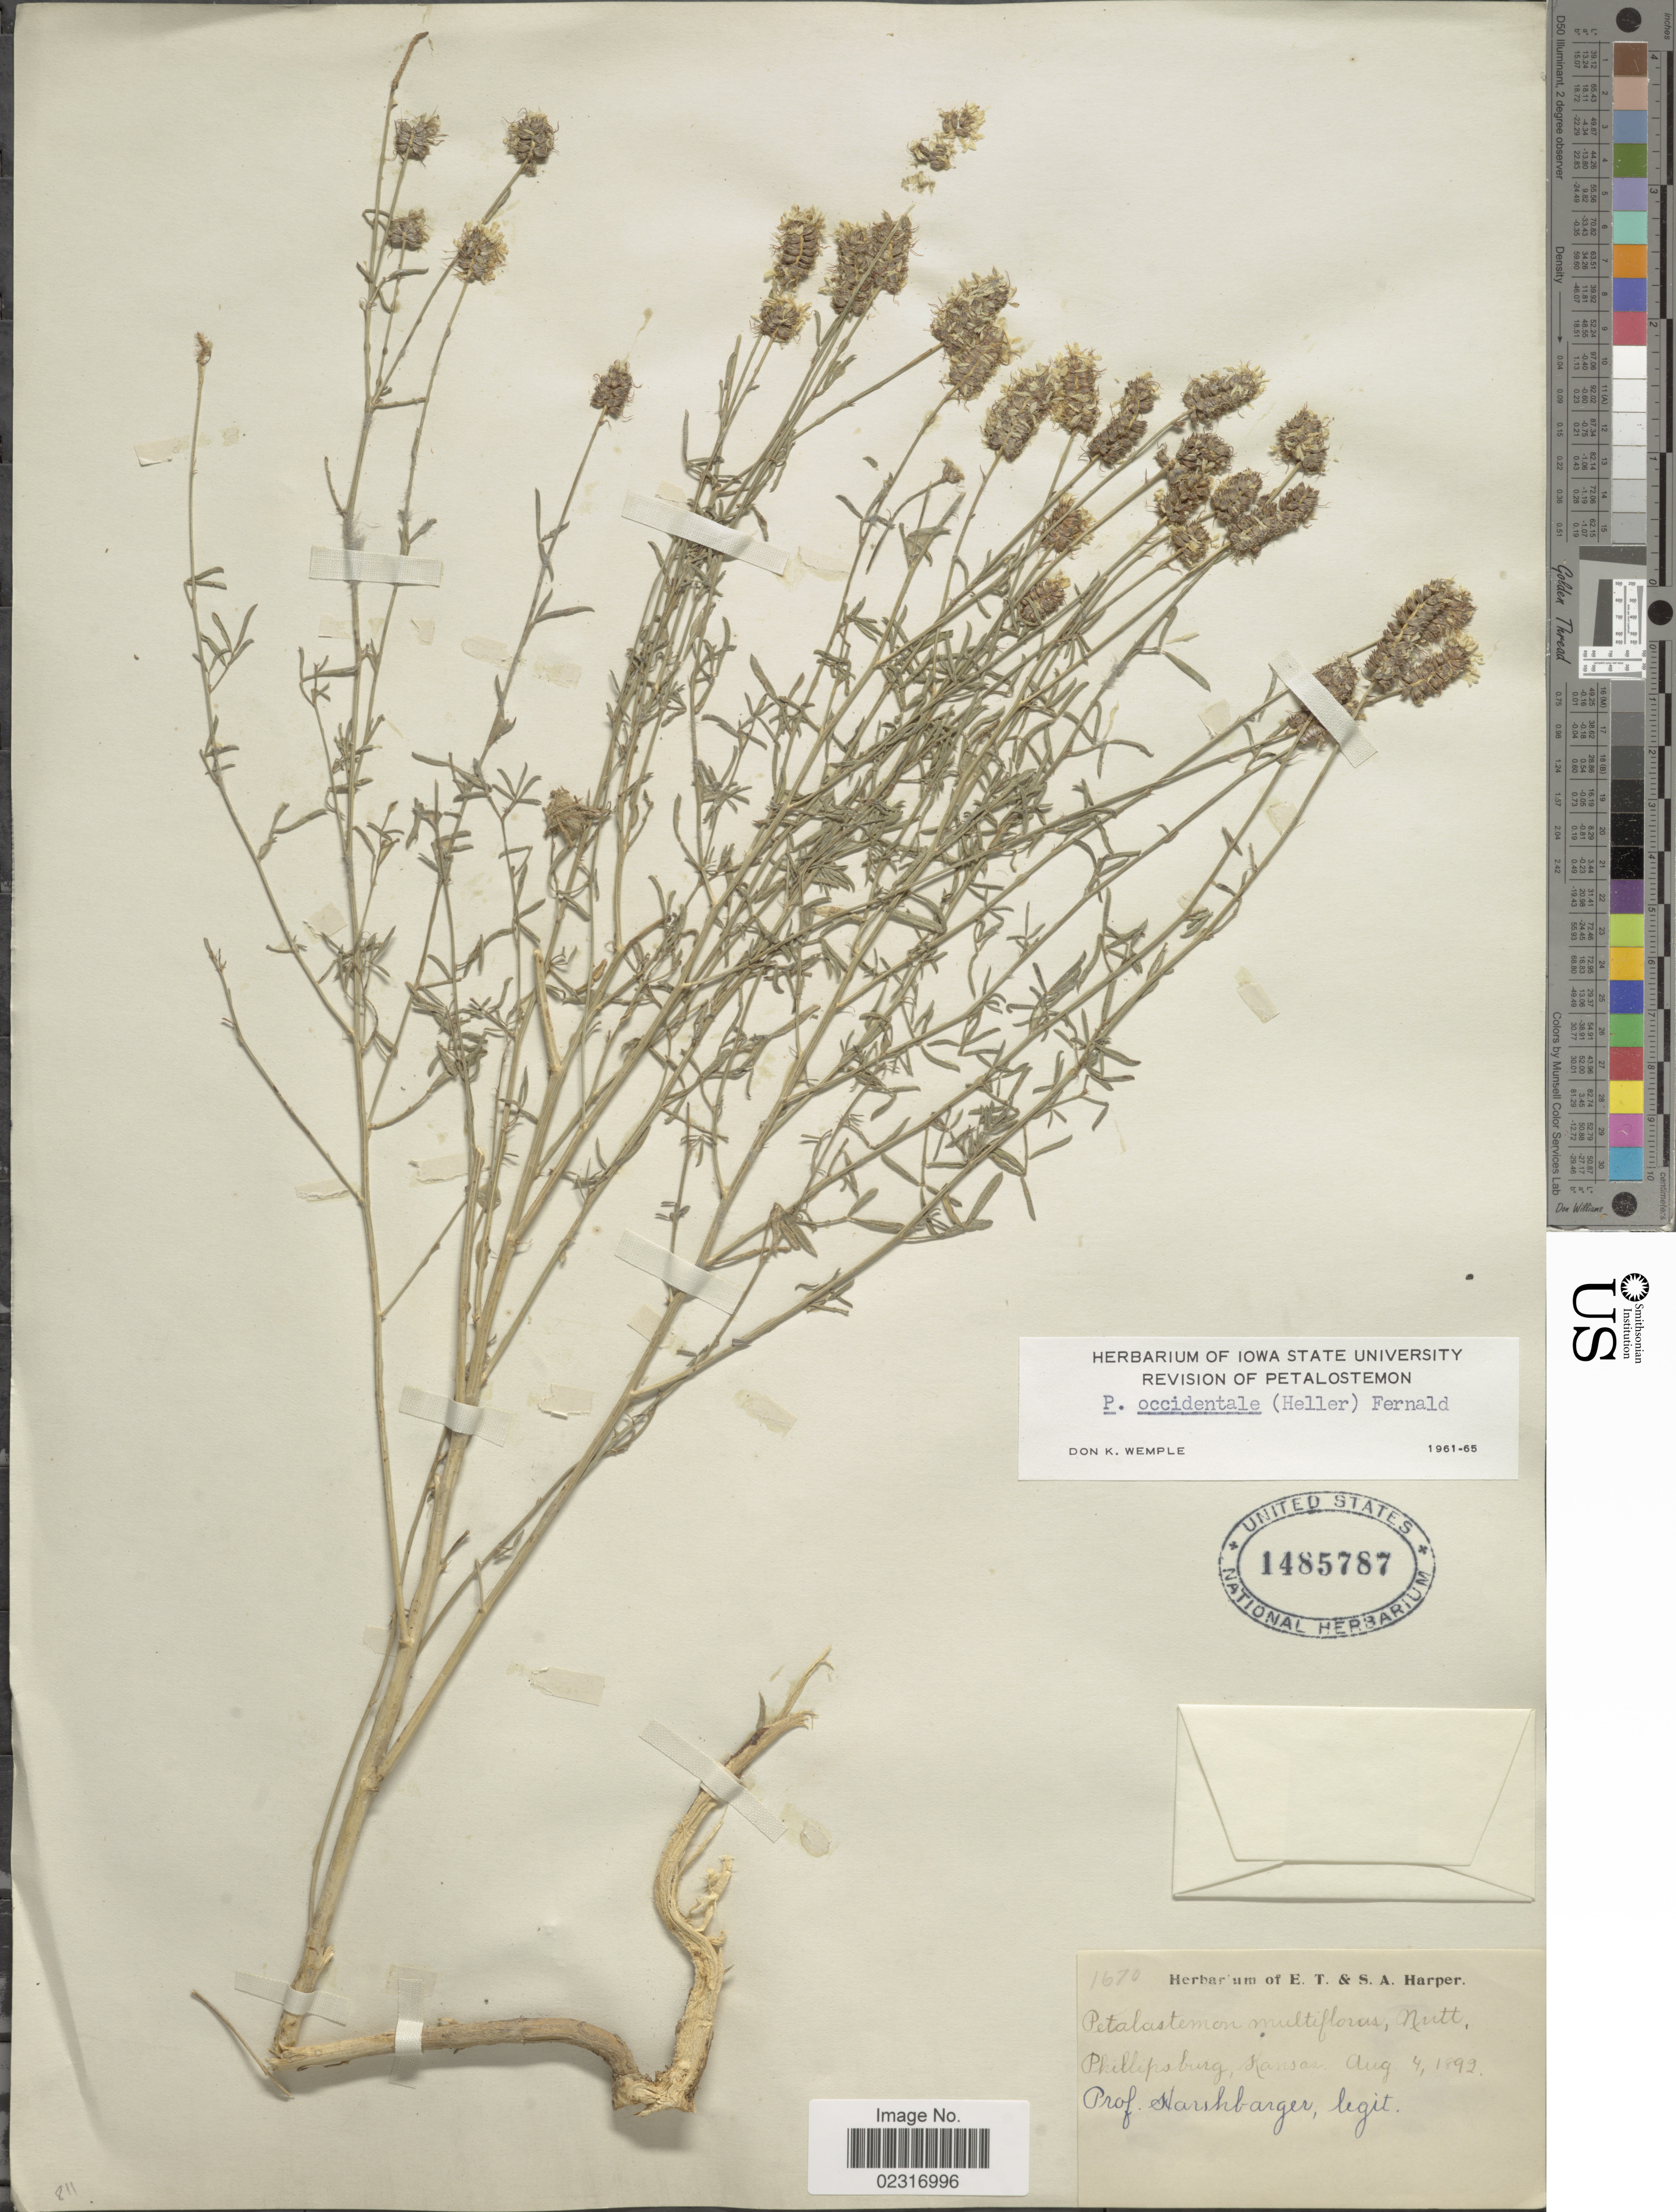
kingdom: Plantae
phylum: Tracheophyta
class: Magnoliopsida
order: Fabales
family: Fabaceae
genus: Dalea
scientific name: Dalea candida var. oligophylla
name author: (Torr) Shinners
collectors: Harshbarger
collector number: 1670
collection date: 1892-08-04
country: United States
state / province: Kansas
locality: Phillipsburg.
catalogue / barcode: US 1485787